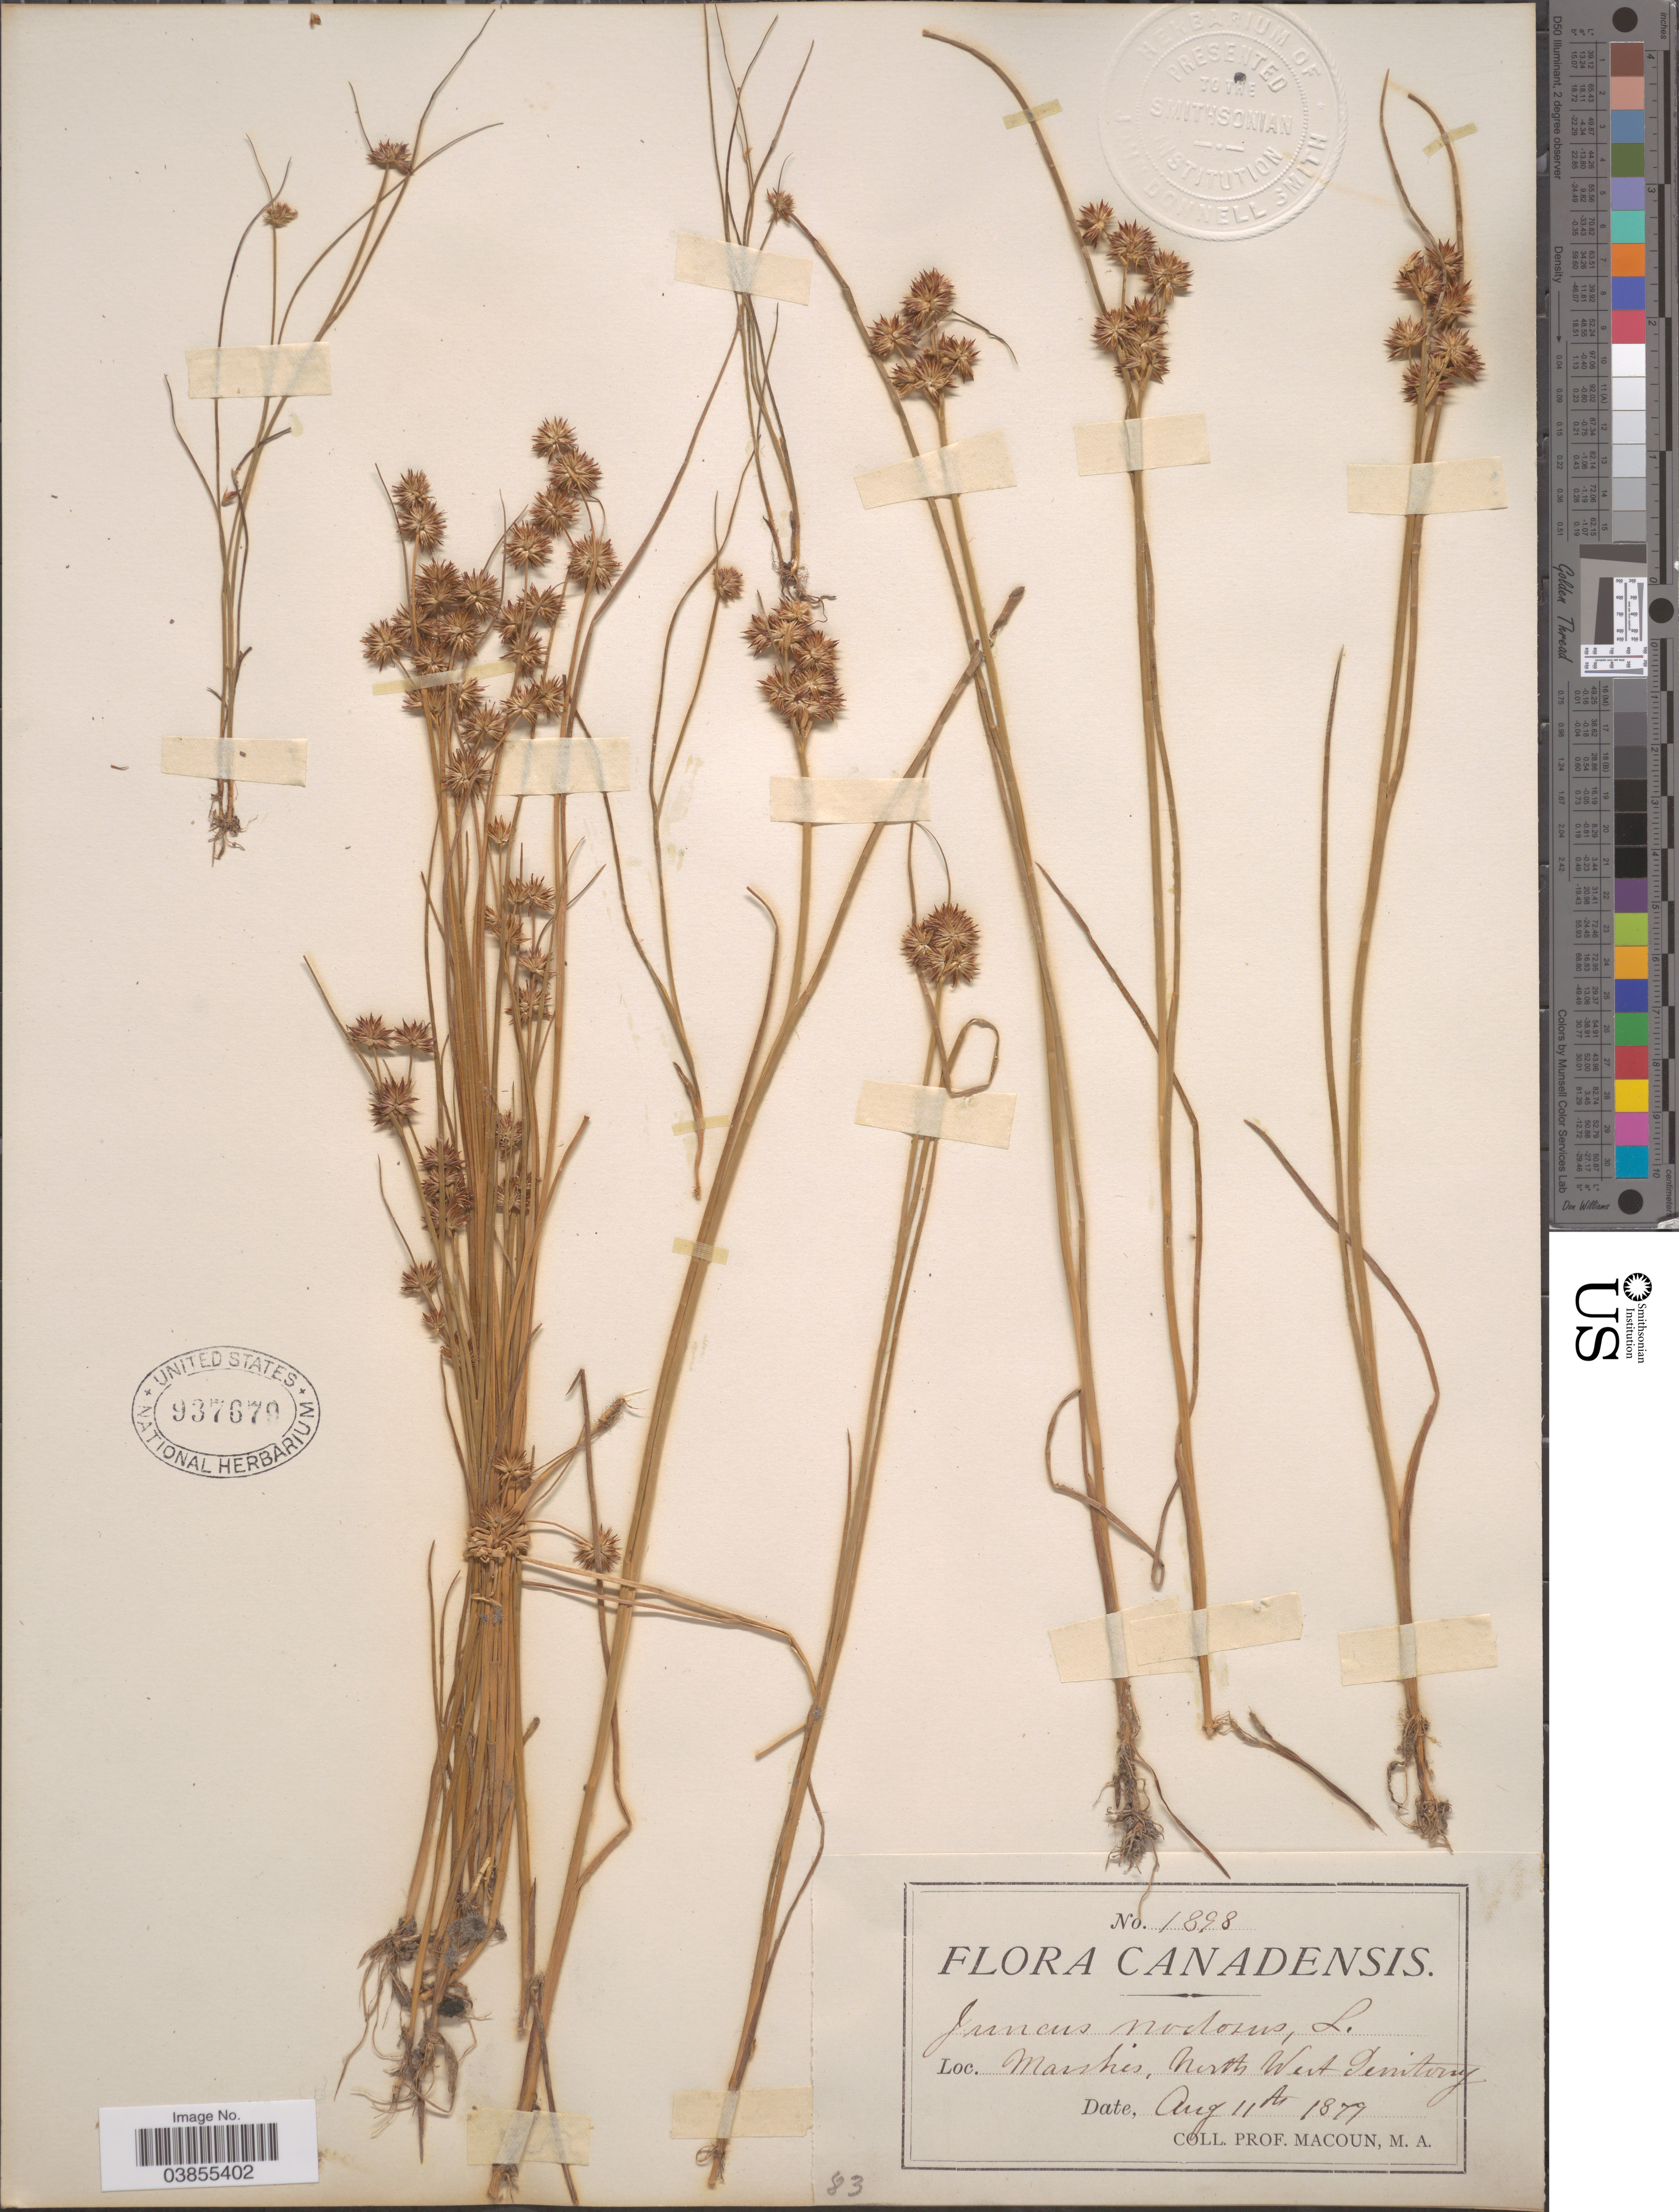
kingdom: Plantae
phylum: Tracheophyta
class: Liliopsida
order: Poales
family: Juncaceae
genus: Juncus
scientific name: Juncus nodosus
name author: L.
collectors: Prof. Macoun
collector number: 1898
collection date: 1879-08-11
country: Canada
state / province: Northwest Territories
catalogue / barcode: US 937679